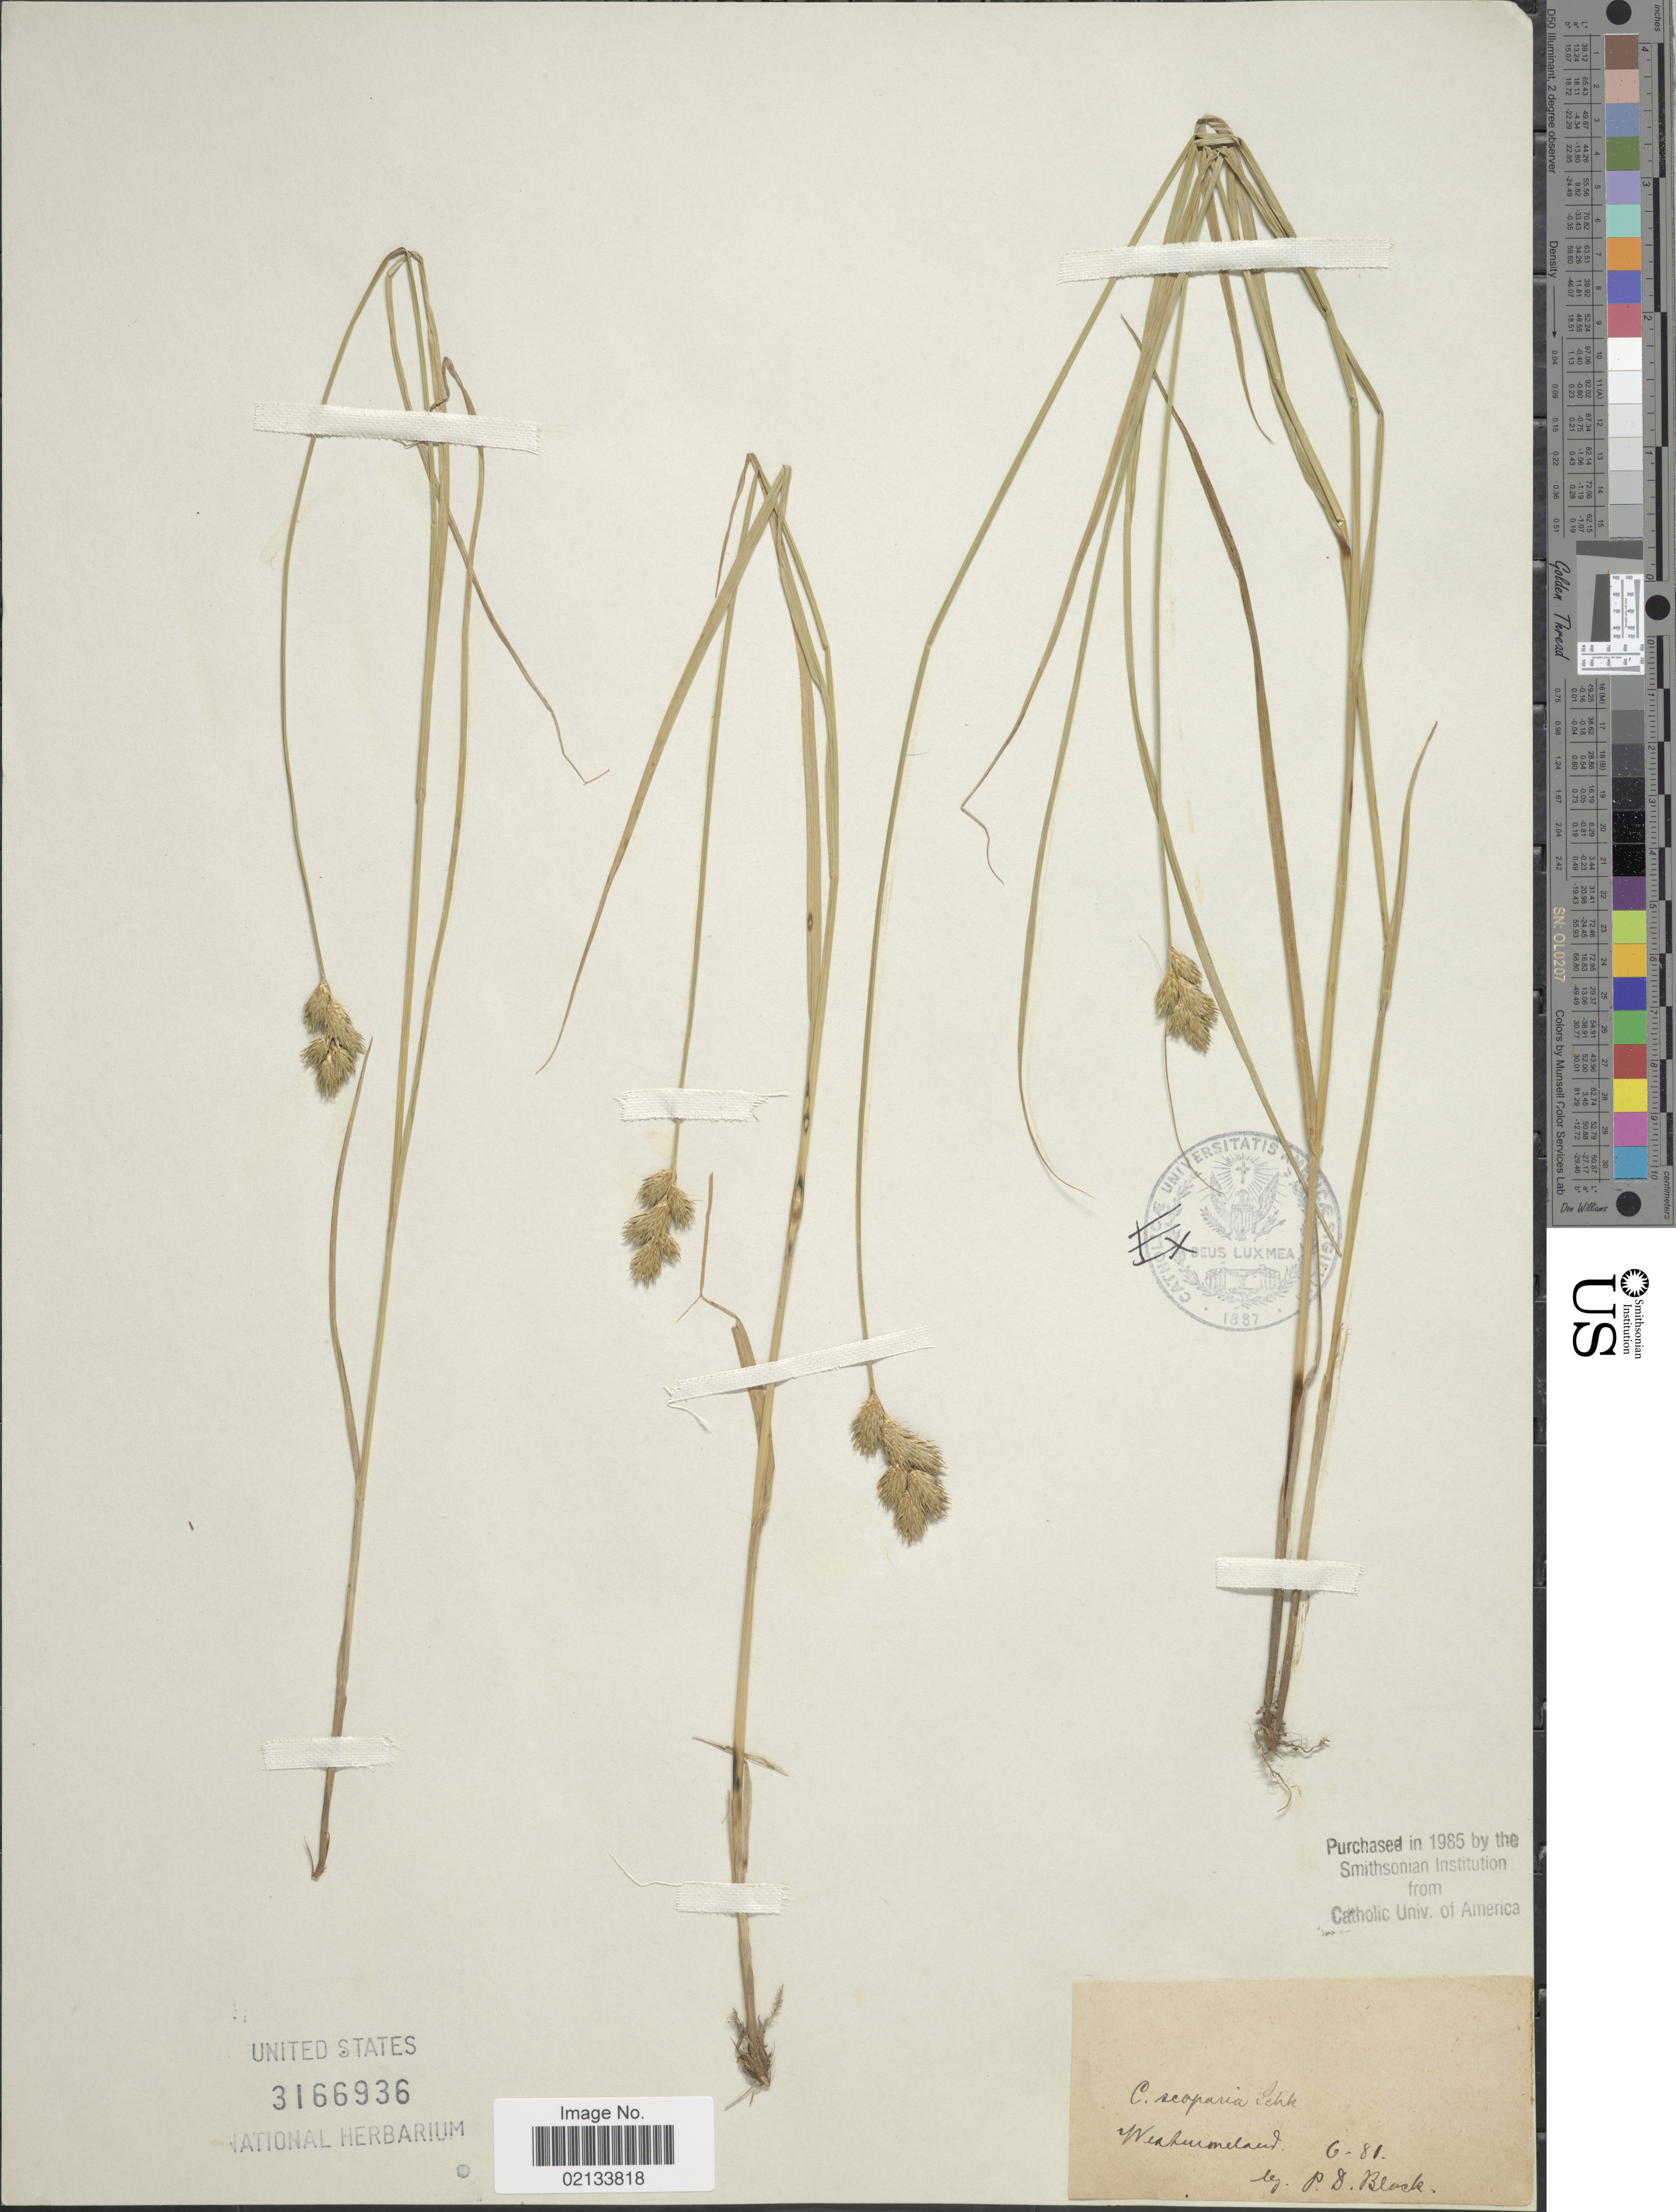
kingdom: Plantae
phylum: Tracheophyta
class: Liliopsida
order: Poales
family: Cyperaceae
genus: Carex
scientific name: Carex scoparia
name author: Schkuhr ex Willd.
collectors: P. Block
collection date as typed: Transcribed d/m/y: /6/81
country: United States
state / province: Pennsylvania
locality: Westmoreland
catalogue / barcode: US 3166936